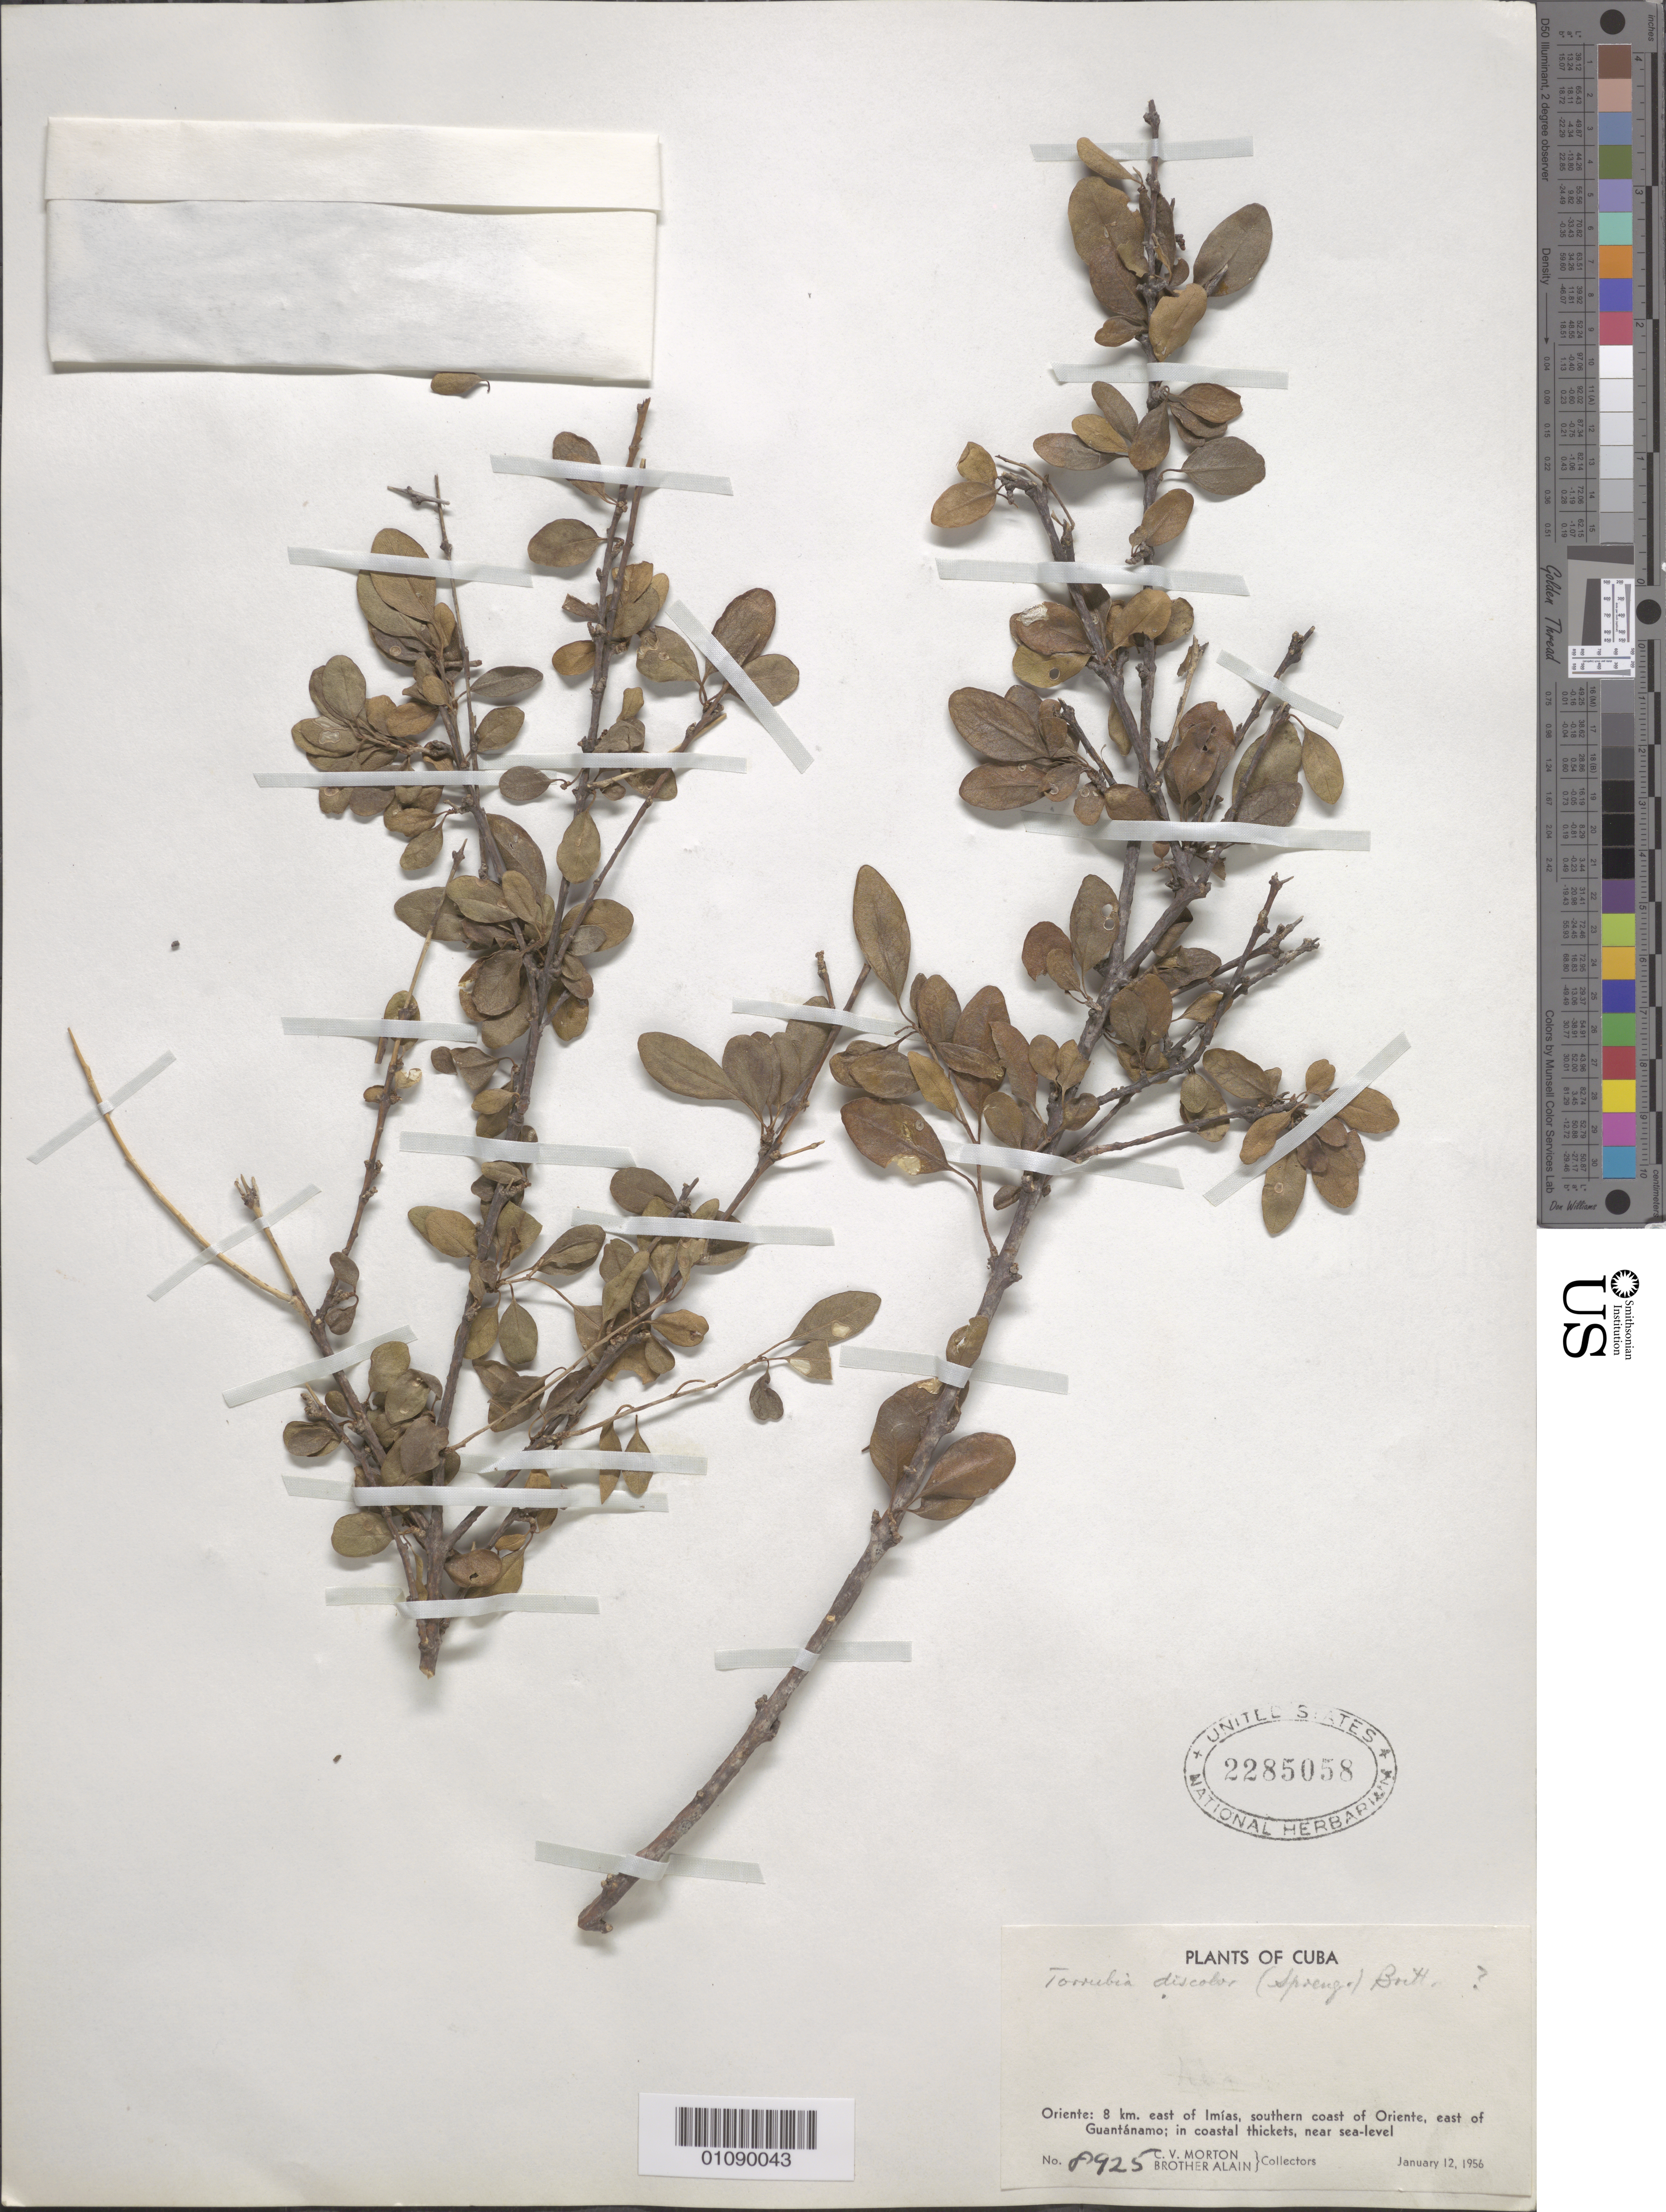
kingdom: Plantae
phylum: Tracheophyta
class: Magnoliopsida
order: Caryophyllales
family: Nyctaginaceae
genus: Guapira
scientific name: Guapira sp.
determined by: Strong, Mark T., (BOT), Smithsonian Institution - National Museum of Natural History (UNITED STATES)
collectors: C. V. Morton & A. H. Liogier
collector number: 8925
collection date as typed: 12 Jan 1956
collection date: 1956-01-12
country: Cuba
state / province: Guantanamo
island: Cuba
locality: Oreinte: 8 km E of Imias, S coast of Oriente, E of Guantánamo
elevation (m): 0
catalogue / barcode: US 2285058